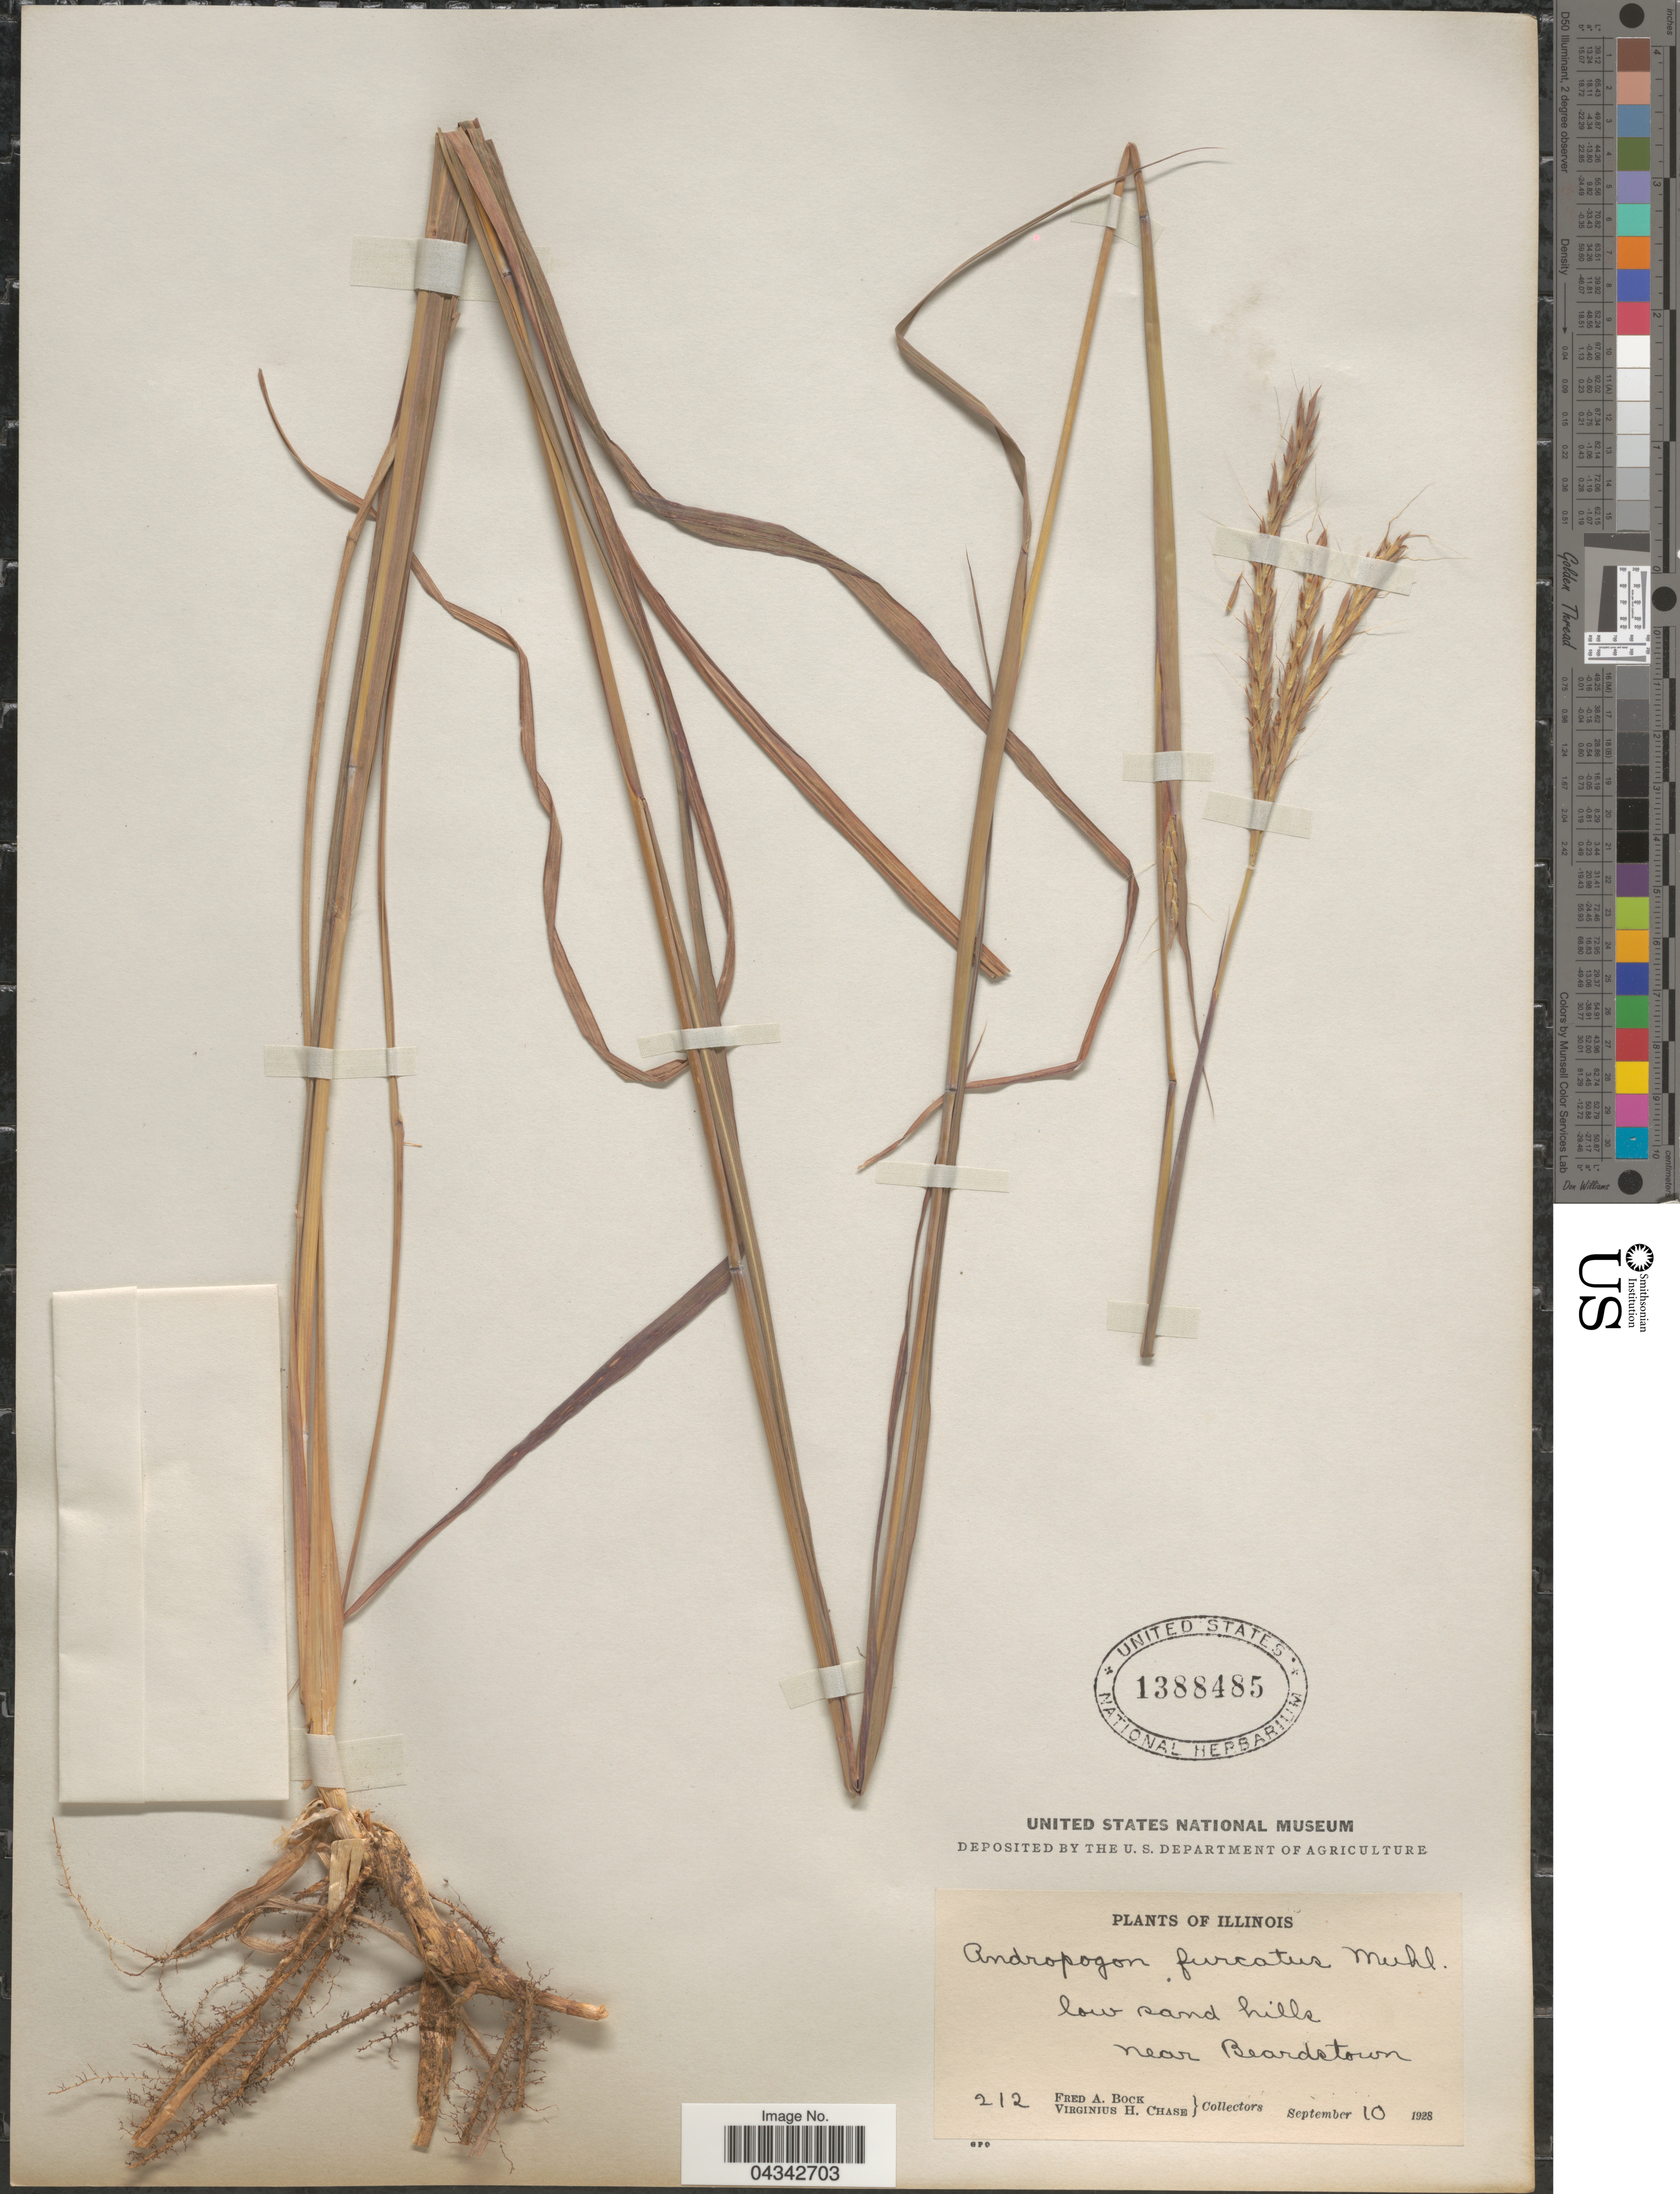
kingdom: Plantae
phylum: Tracheophyta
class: Liliopsida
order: Poales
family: Poaceae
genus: Andropogon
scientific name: Andropogon gerardii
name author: Vitman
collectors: F. Bock & V. H. Chase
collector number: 212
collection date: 1928-09-10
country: United States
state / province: Illinois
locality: Near Beardstown.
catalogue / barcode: US 1388485